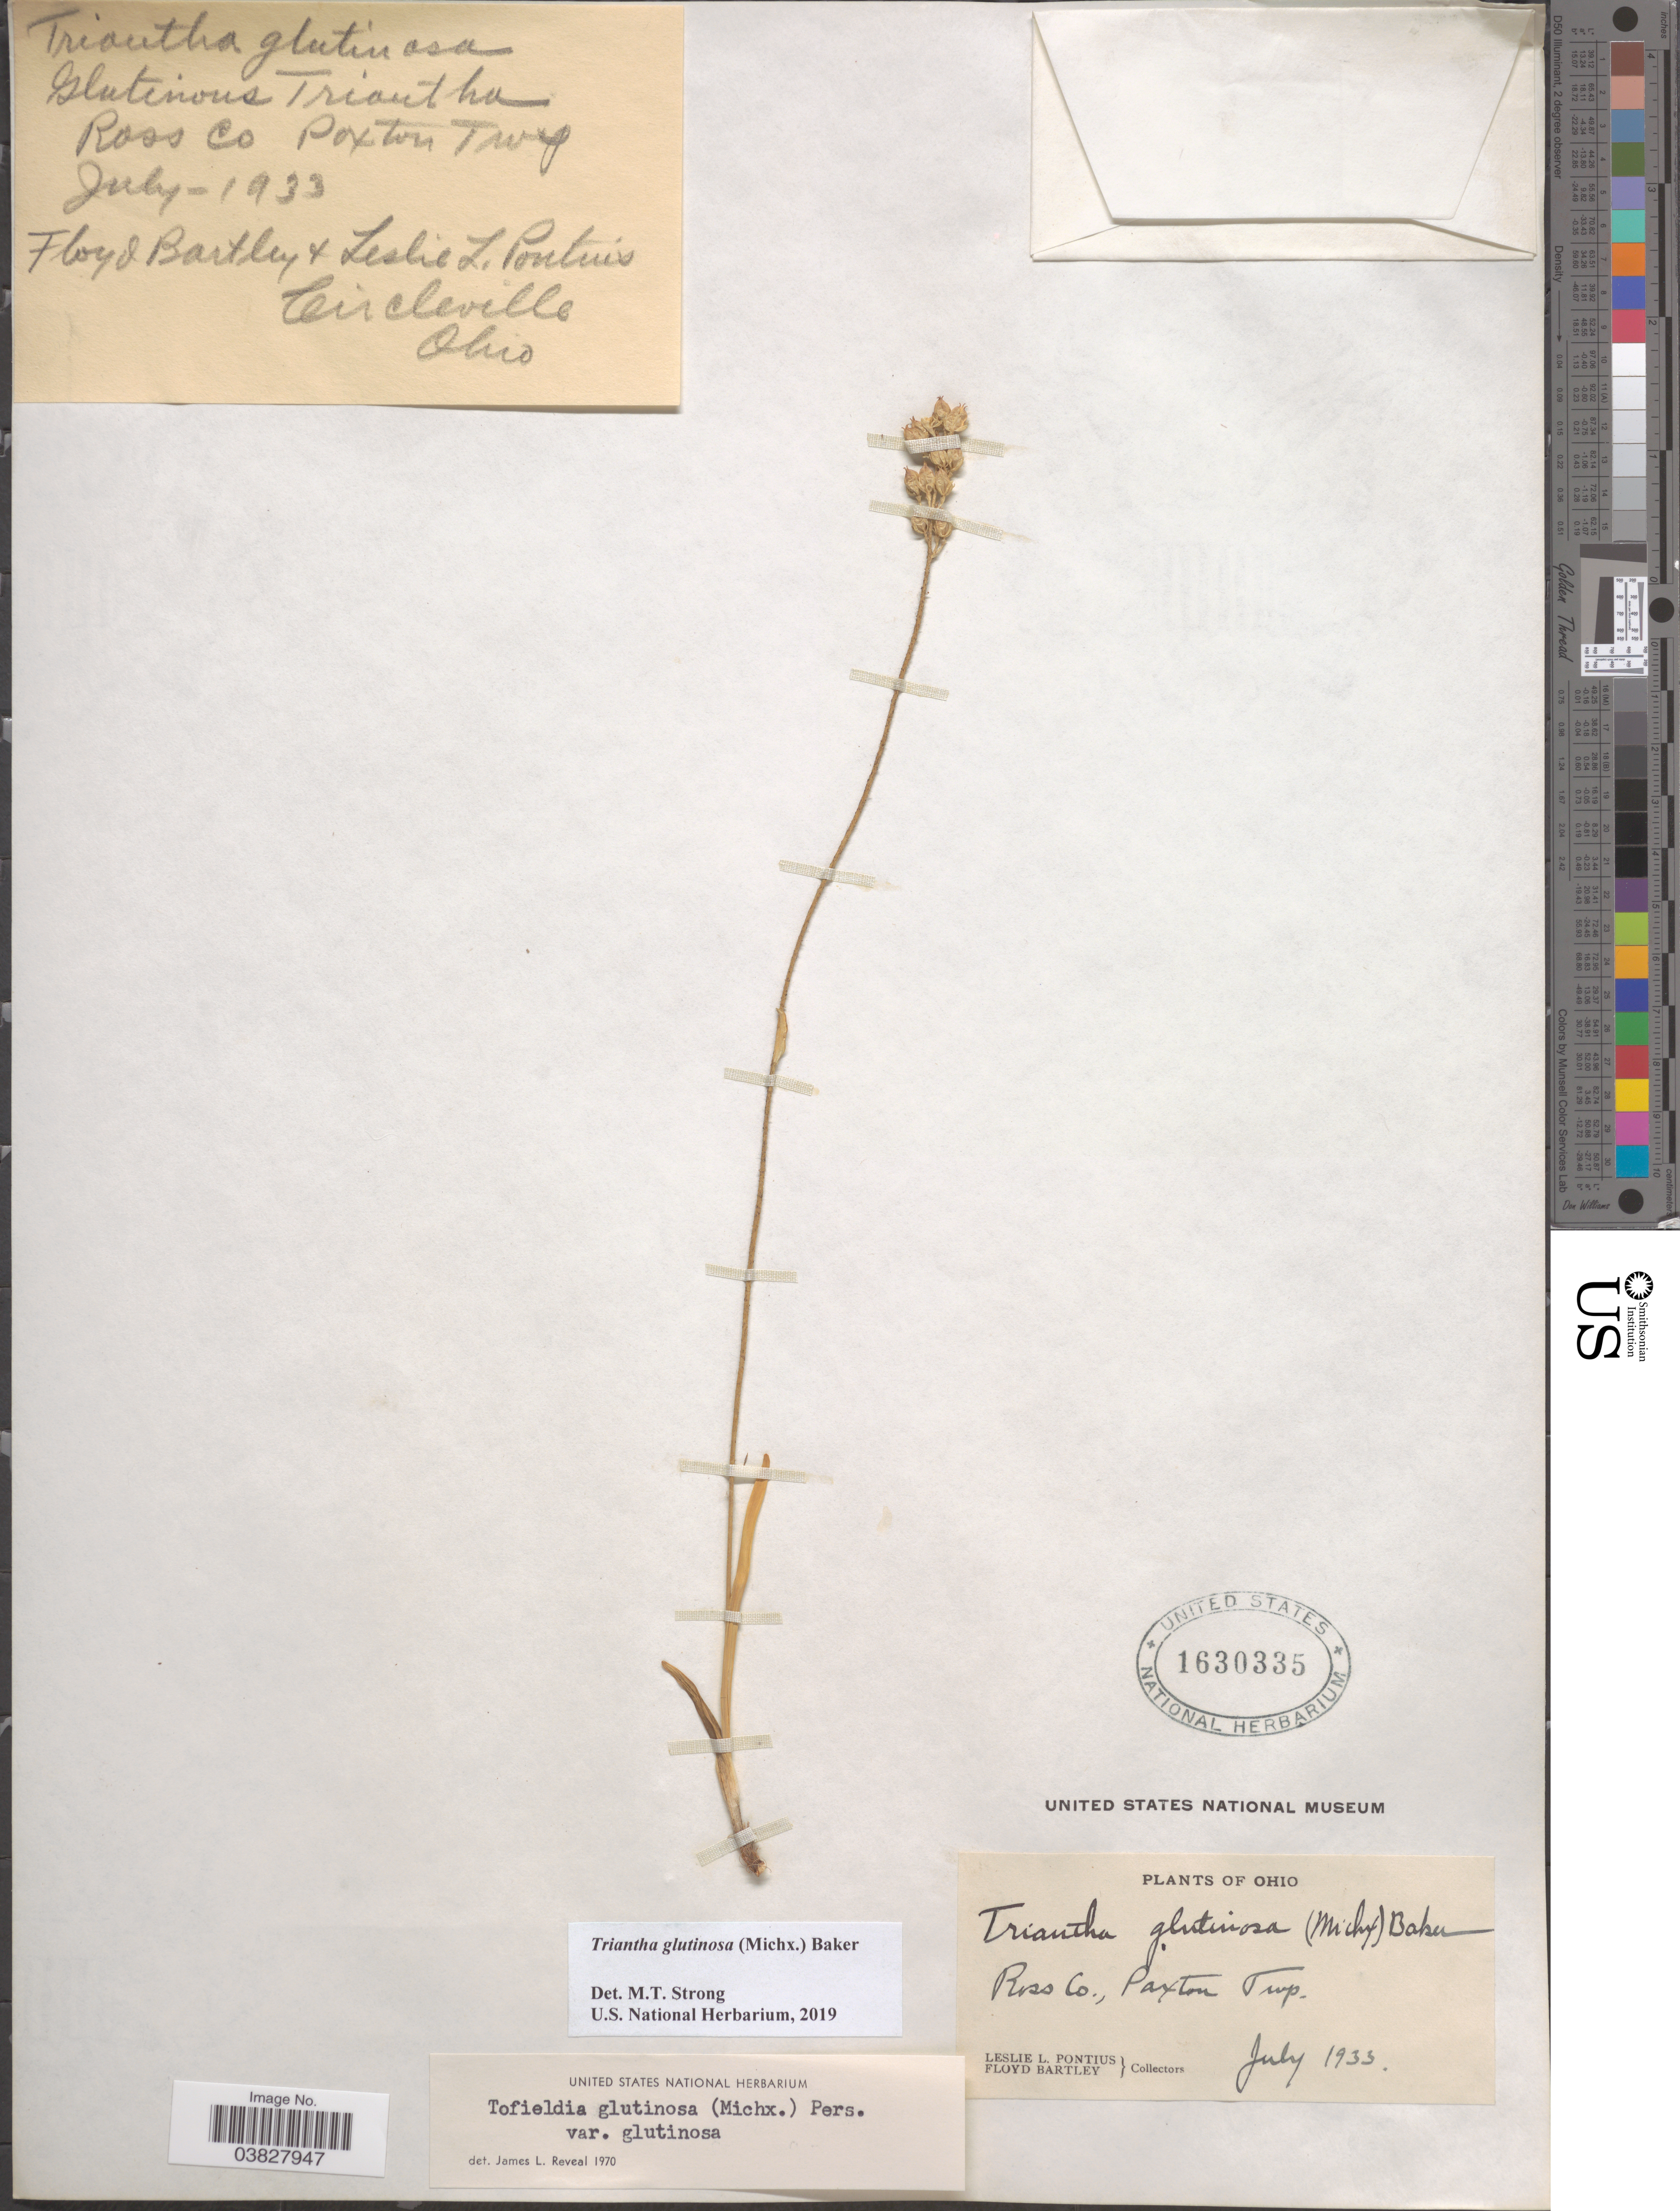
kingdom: Plantae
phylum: Tracheophyta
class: Liliopsida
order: Alismatales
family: Tofieldiaceae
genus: Triantha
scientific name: Triantha glutinosa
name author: (Michx.) Baker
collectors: L. Pontius & F. Bartley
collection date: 1933-07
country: United States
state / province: Ohio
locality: Ross Co. Paxton Twp.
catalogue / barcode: US 1630335